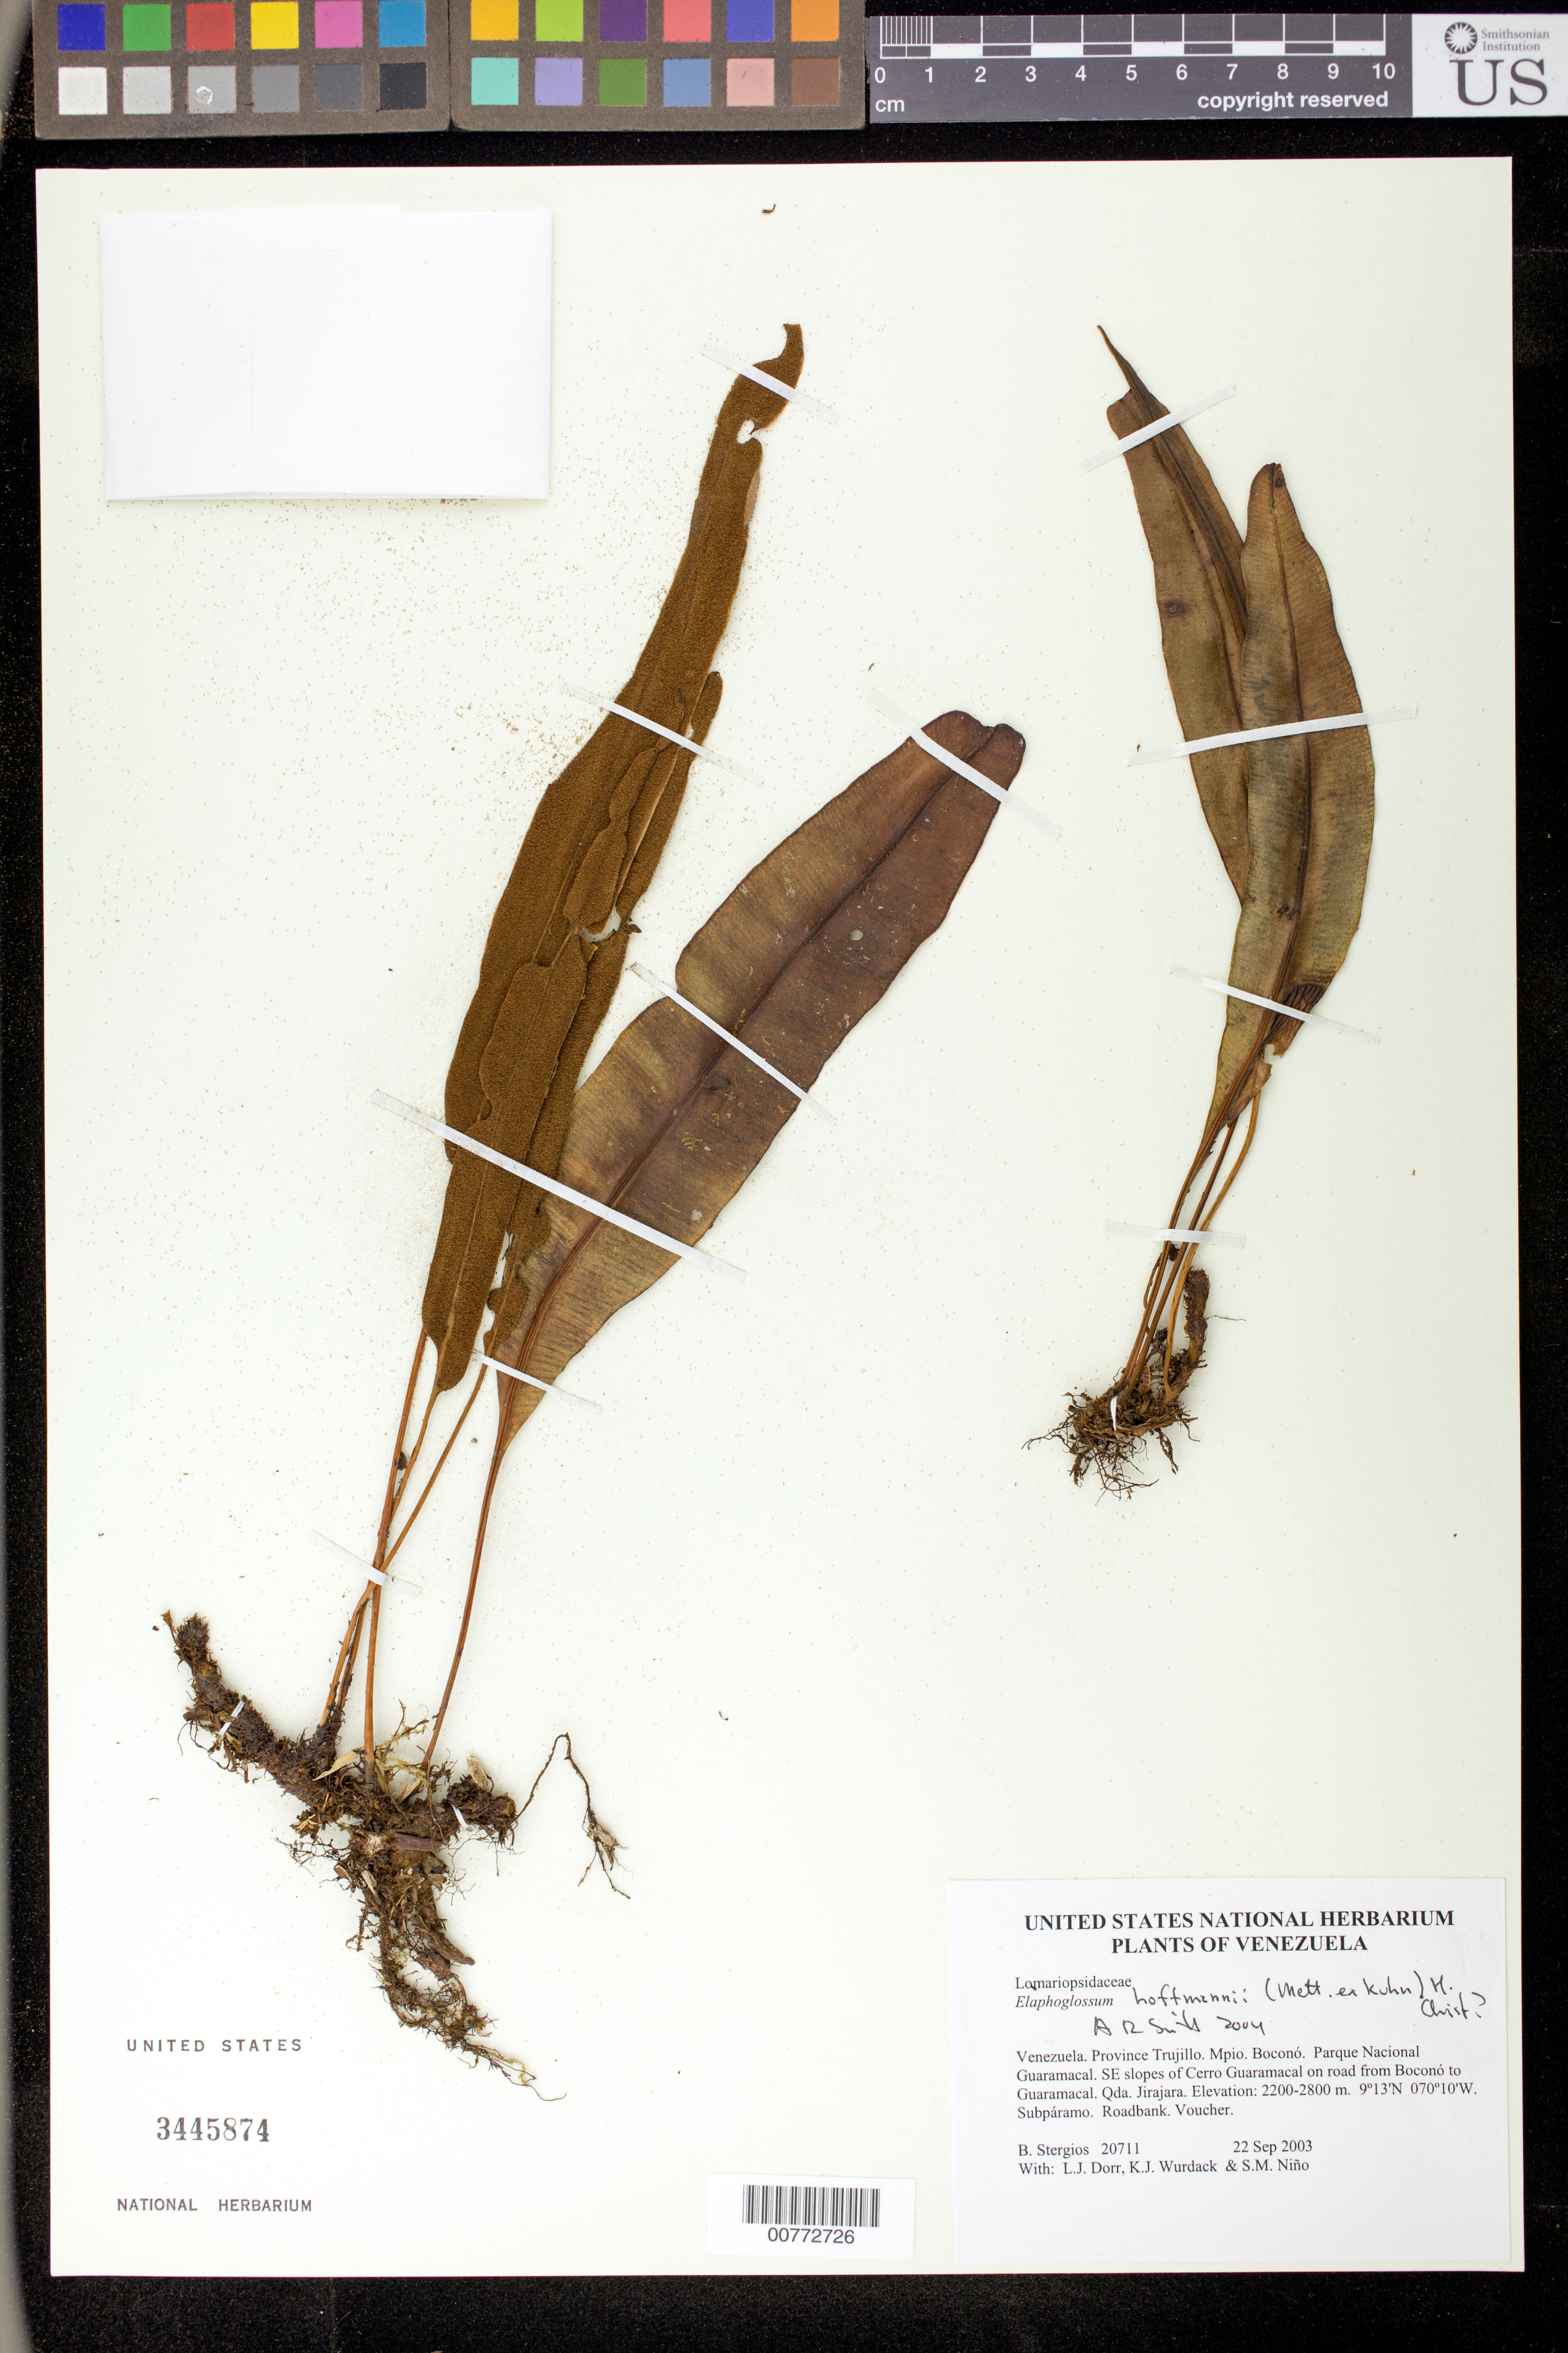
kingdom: Plantae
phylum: Tracheophyta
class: Polypodiopsida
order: Polypodiales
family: Dryopteridaceae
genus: Elaphoglossum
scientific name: Elaphoglossum hoffmannii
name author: (Mett. ex Kuhn) Christ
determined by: Smith, Alan R., (UC)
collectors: B. G. Stergios, L. J. Dorr, K. Wurdack & S. M. Niño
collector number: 20711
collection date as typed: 22 Sep 2003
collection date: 2003-09-22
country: Venezuela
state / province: Trujillo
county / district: Boconó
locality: Parque Nacional Guaramacal. SE slopes of Cerro Guaramacal on road from Boconó to Guaramacal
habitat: Subpáramo.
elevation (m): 2200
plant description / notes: PORT, US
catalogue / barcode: US 3445874